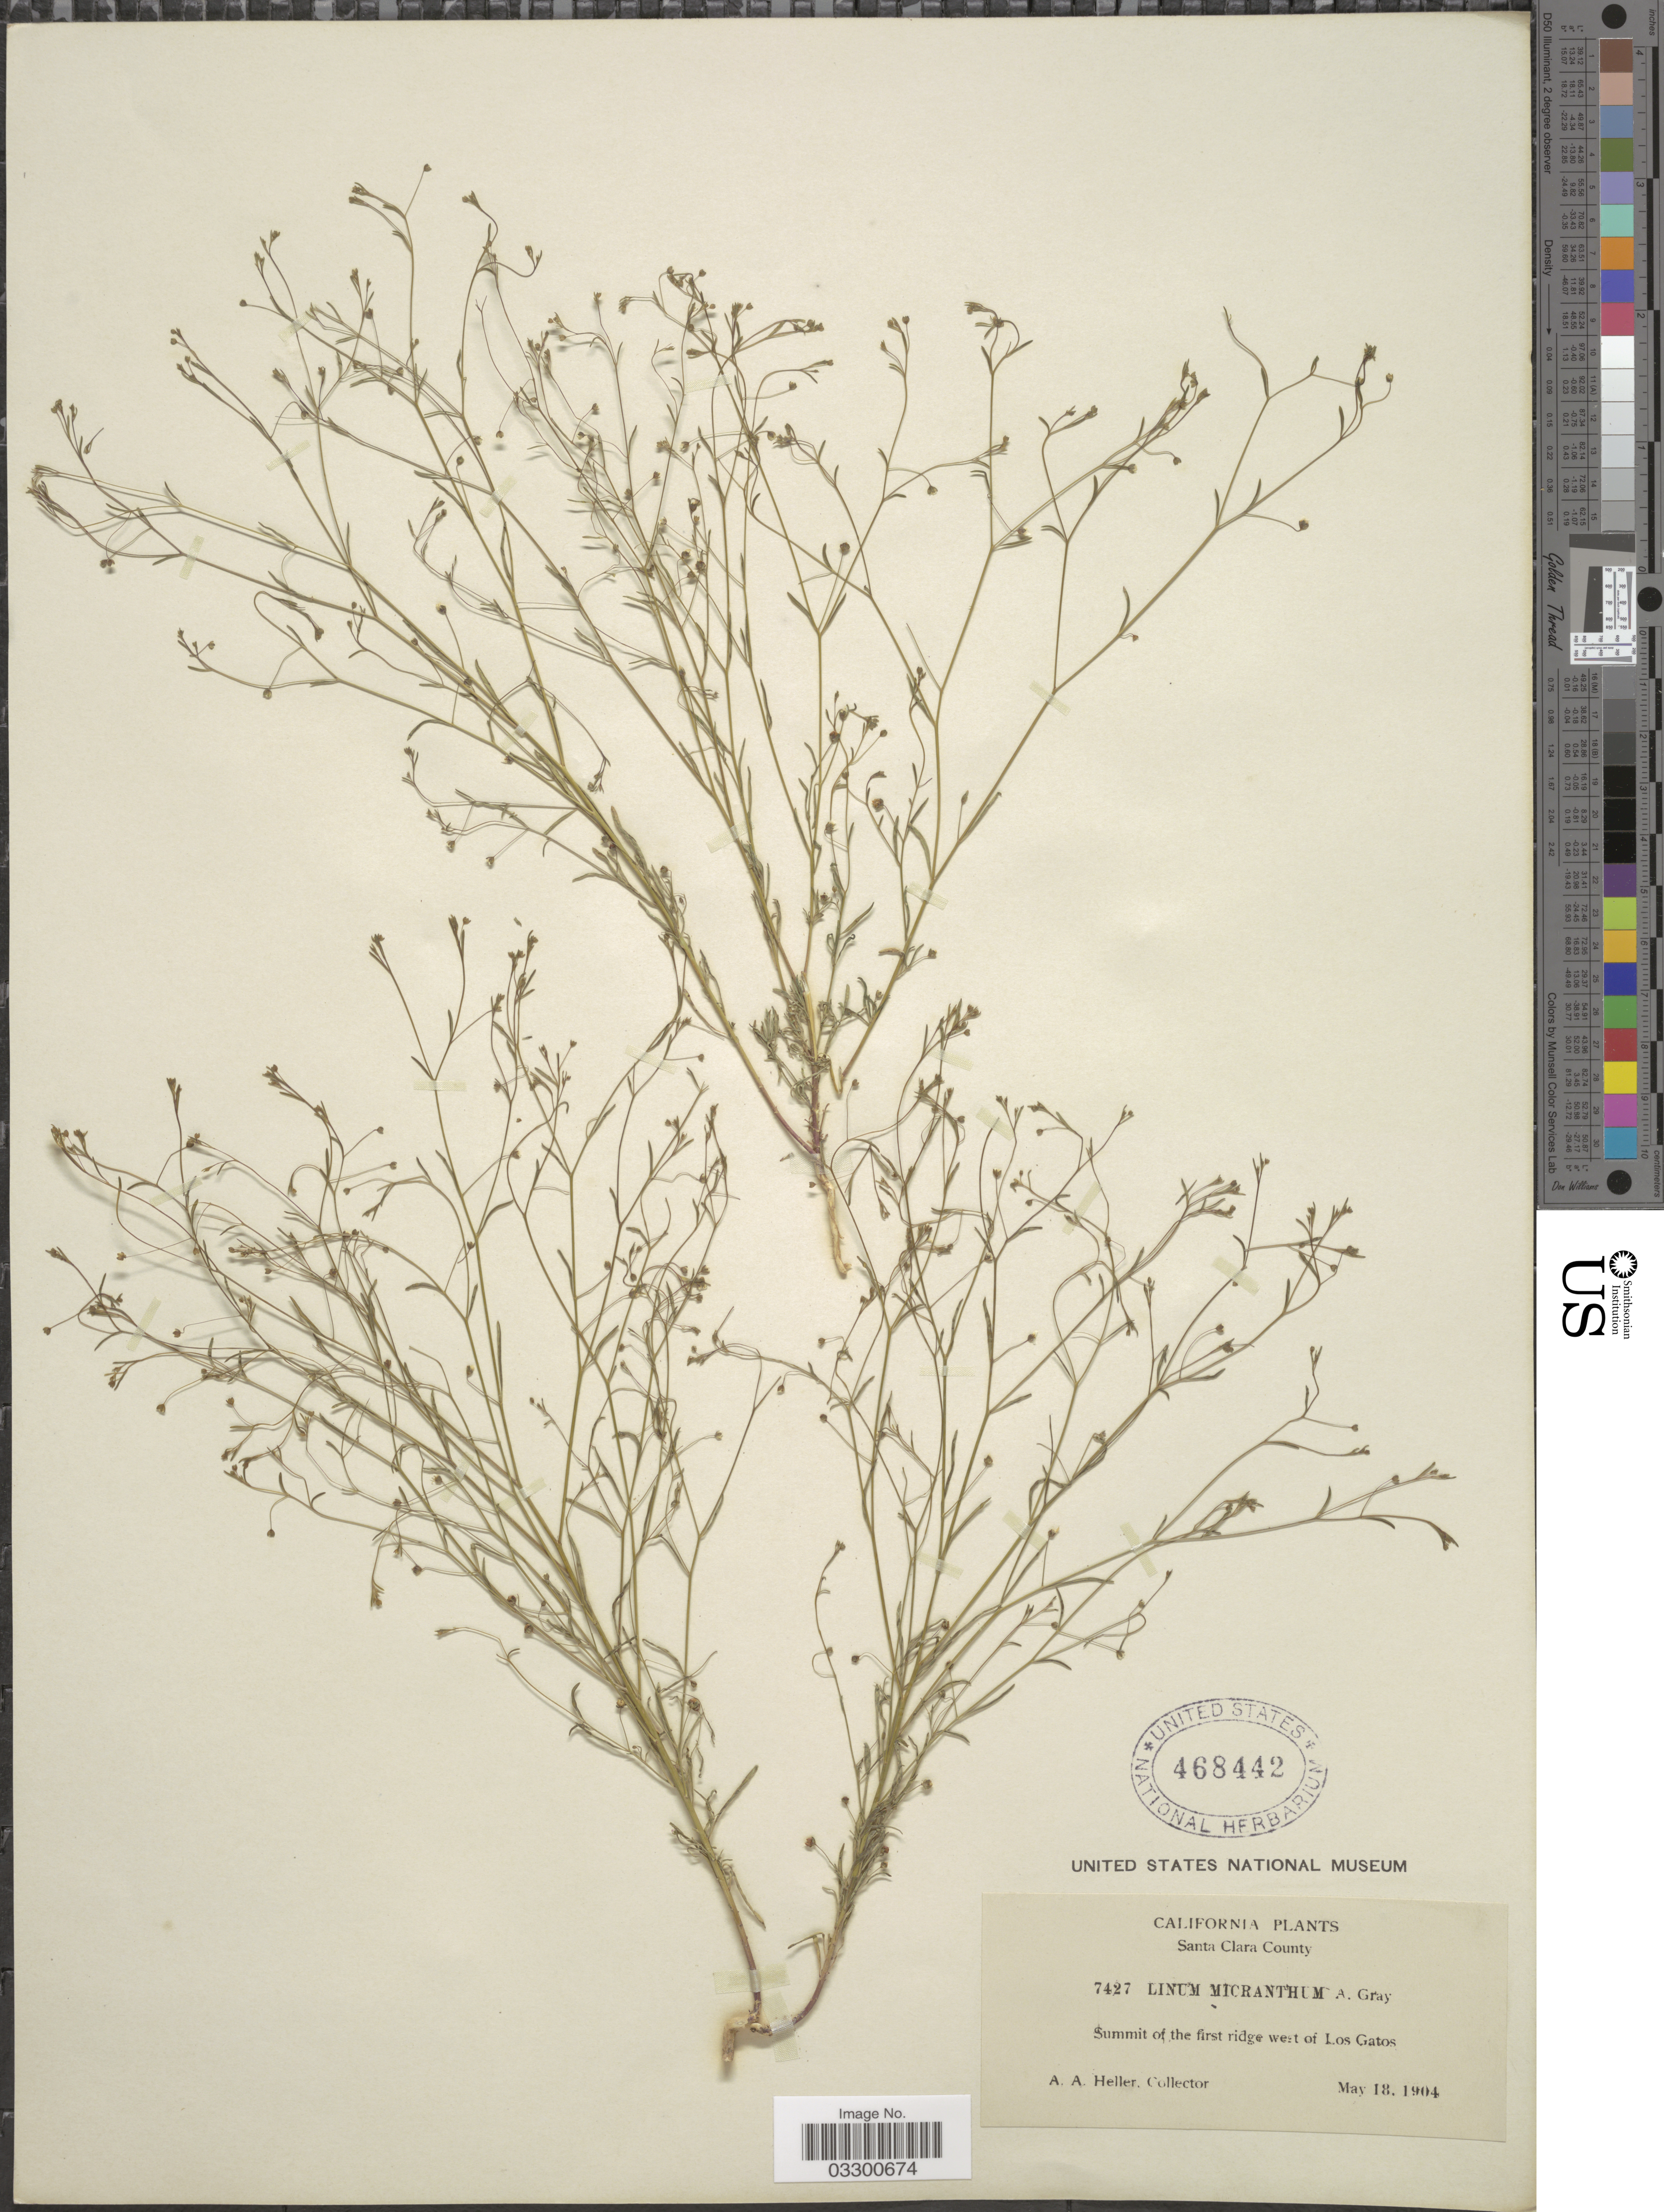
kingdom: Plantae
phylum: Tracheophyta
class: Magnoliopsida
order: Malpighiales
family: Linaceae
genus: Hesperolinon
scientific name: Hesperolinon micranthum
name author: (A. Gray) Small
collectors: A. A. Heller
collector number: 7427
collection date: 1904-05-18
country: United States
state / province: California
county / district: Santa Clara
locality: Santa Clara County. Summit of the first ridge west of Los Gatos.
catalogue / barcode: US 468442